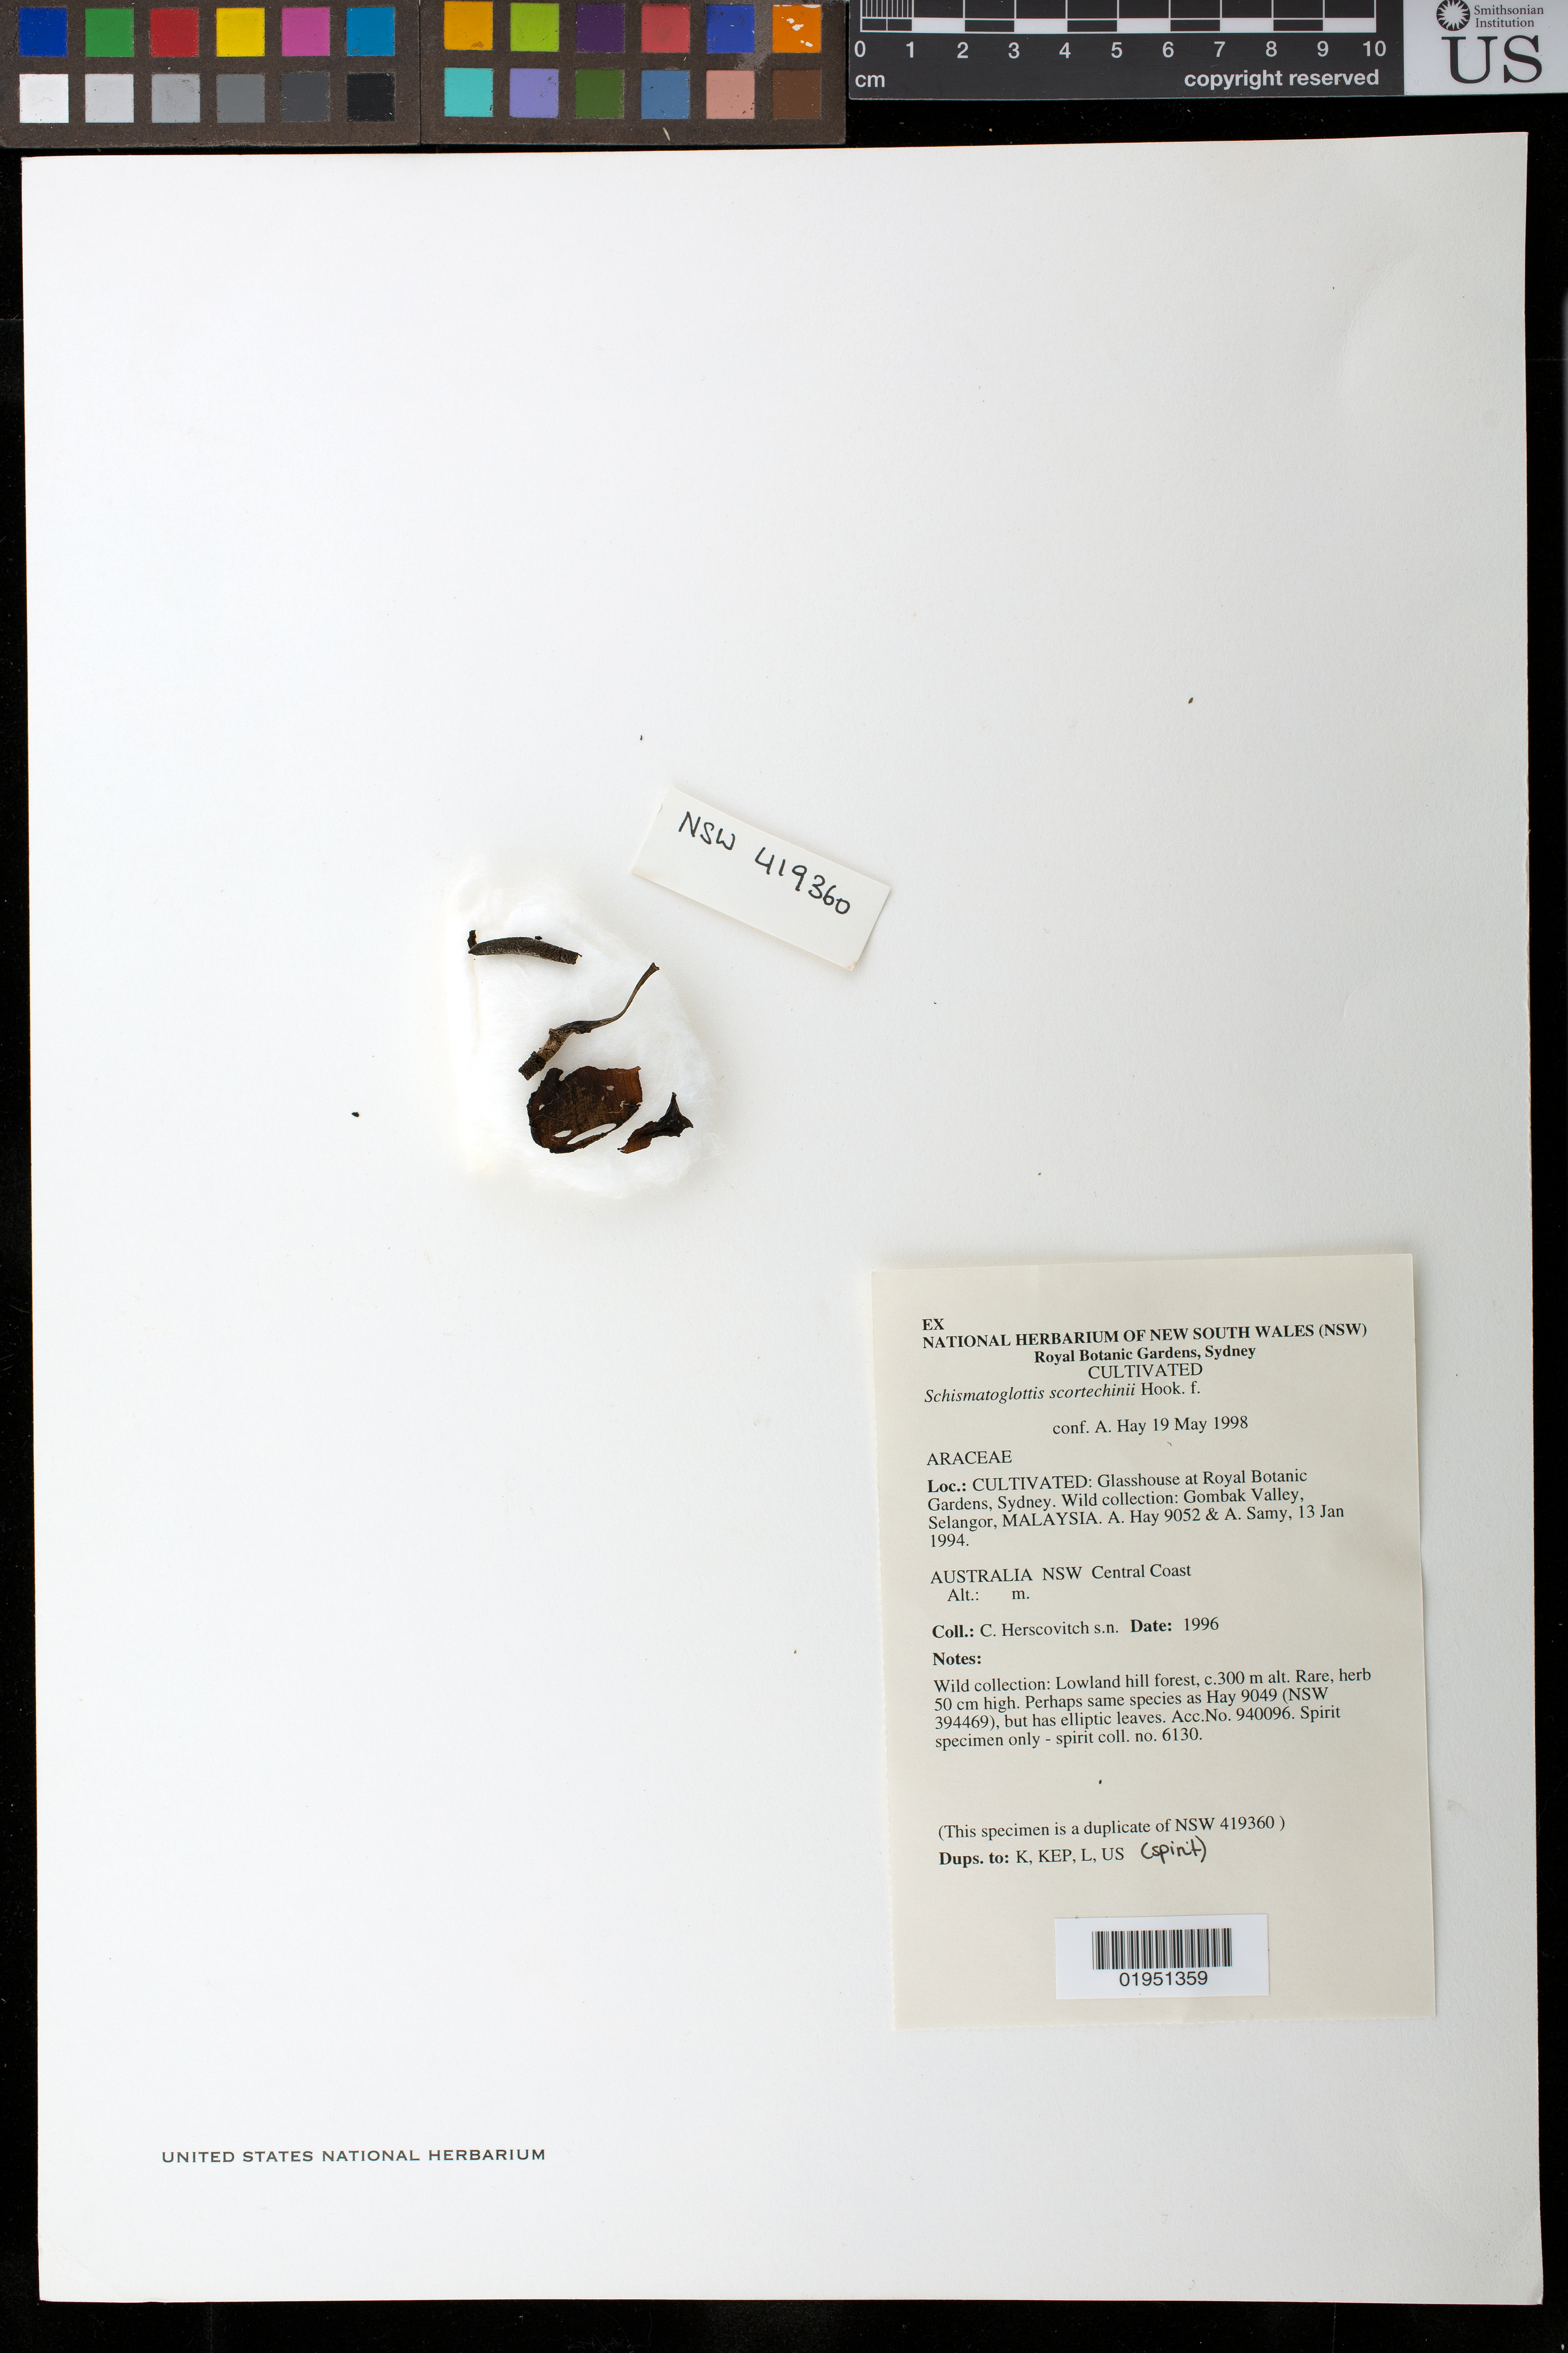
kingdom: Plantae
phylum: Tracheophyta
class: Liliopsida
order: Alismatales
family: Araceae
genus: Schismatoglottis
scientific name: Schismatoglottis scortechinii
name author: Hook. f.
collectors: C. Herscovitch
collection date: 1996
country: Australia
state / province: New South Wales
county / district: Central Coast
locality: Glasshouse at Royal Botanic Gardens, Sydney. Wild collection: Gombak Valley, Selangor, Malaysia.